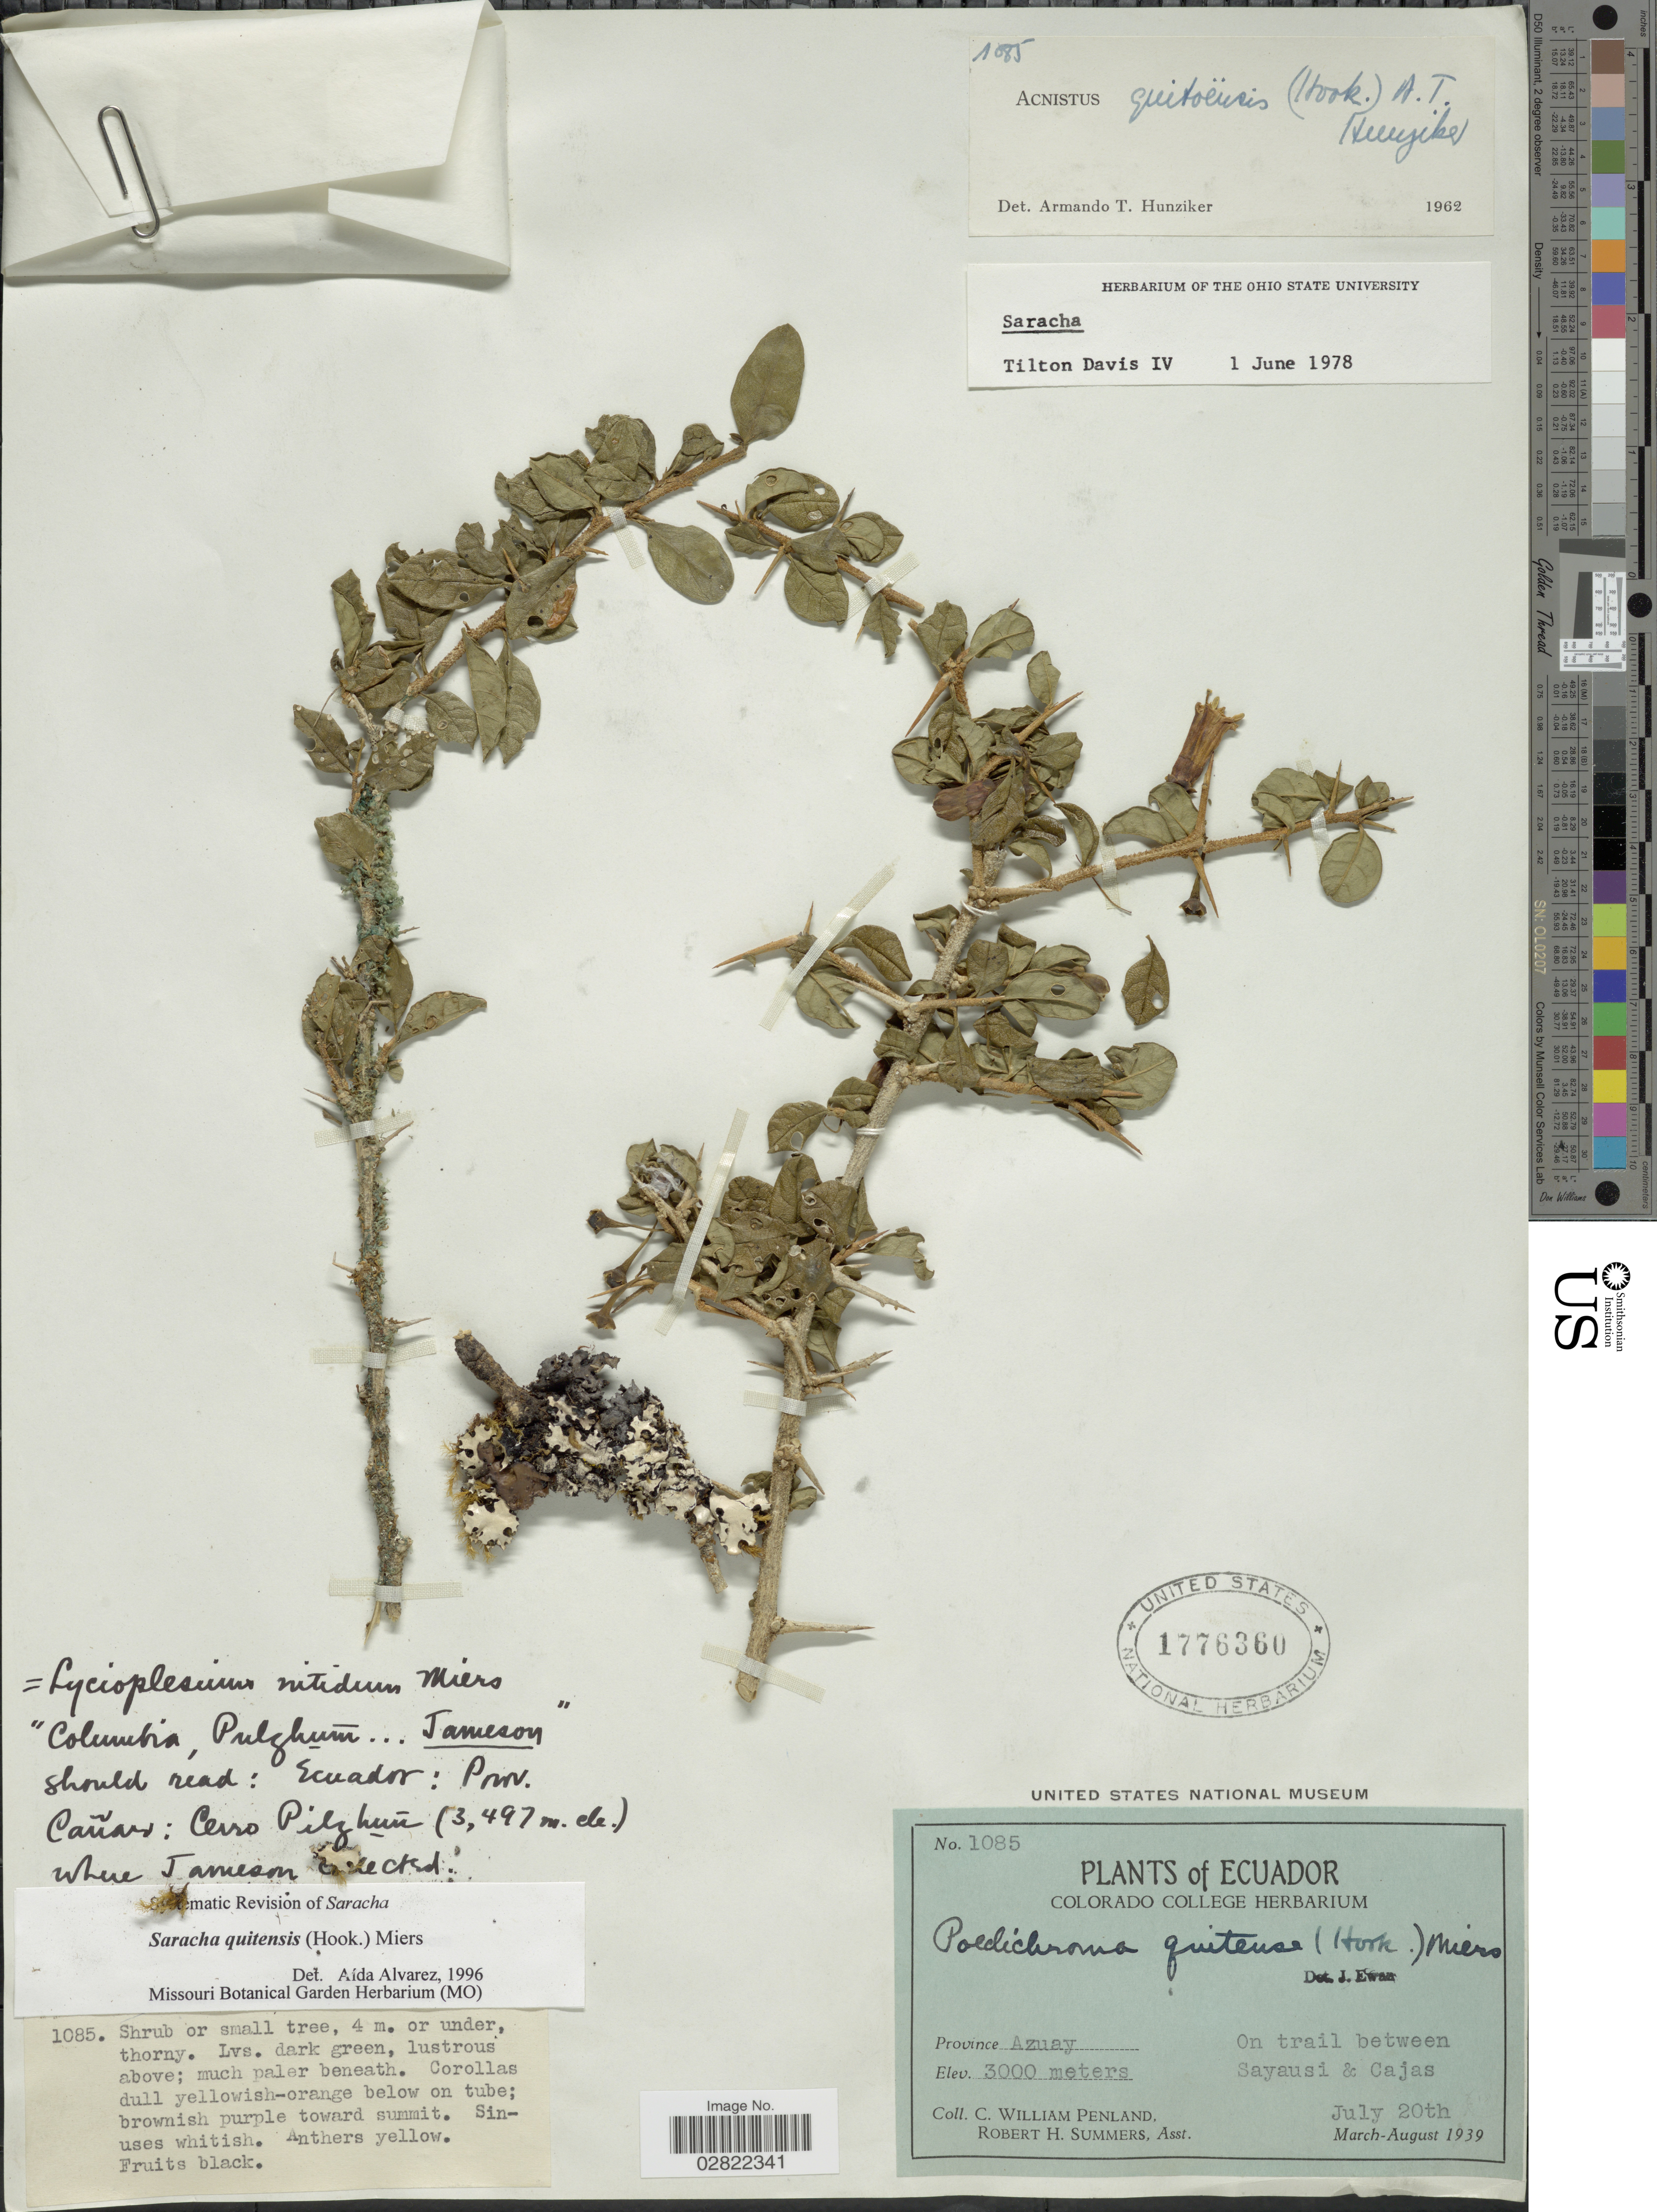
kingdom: Plantae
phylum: Tracheophyta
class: Magnoliopsida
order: Solanales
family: Solanaceae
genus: Saracha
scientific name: Saracha quitensis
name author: (Hook.) Miers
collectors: C. W. Penland & R. Summers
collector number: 1085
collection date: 1939-07-20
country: Ecuador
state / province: Azuay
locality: Province: Azuay, On trail between Sayausi & Cajas.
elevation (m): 3000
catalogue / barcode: US 1776360